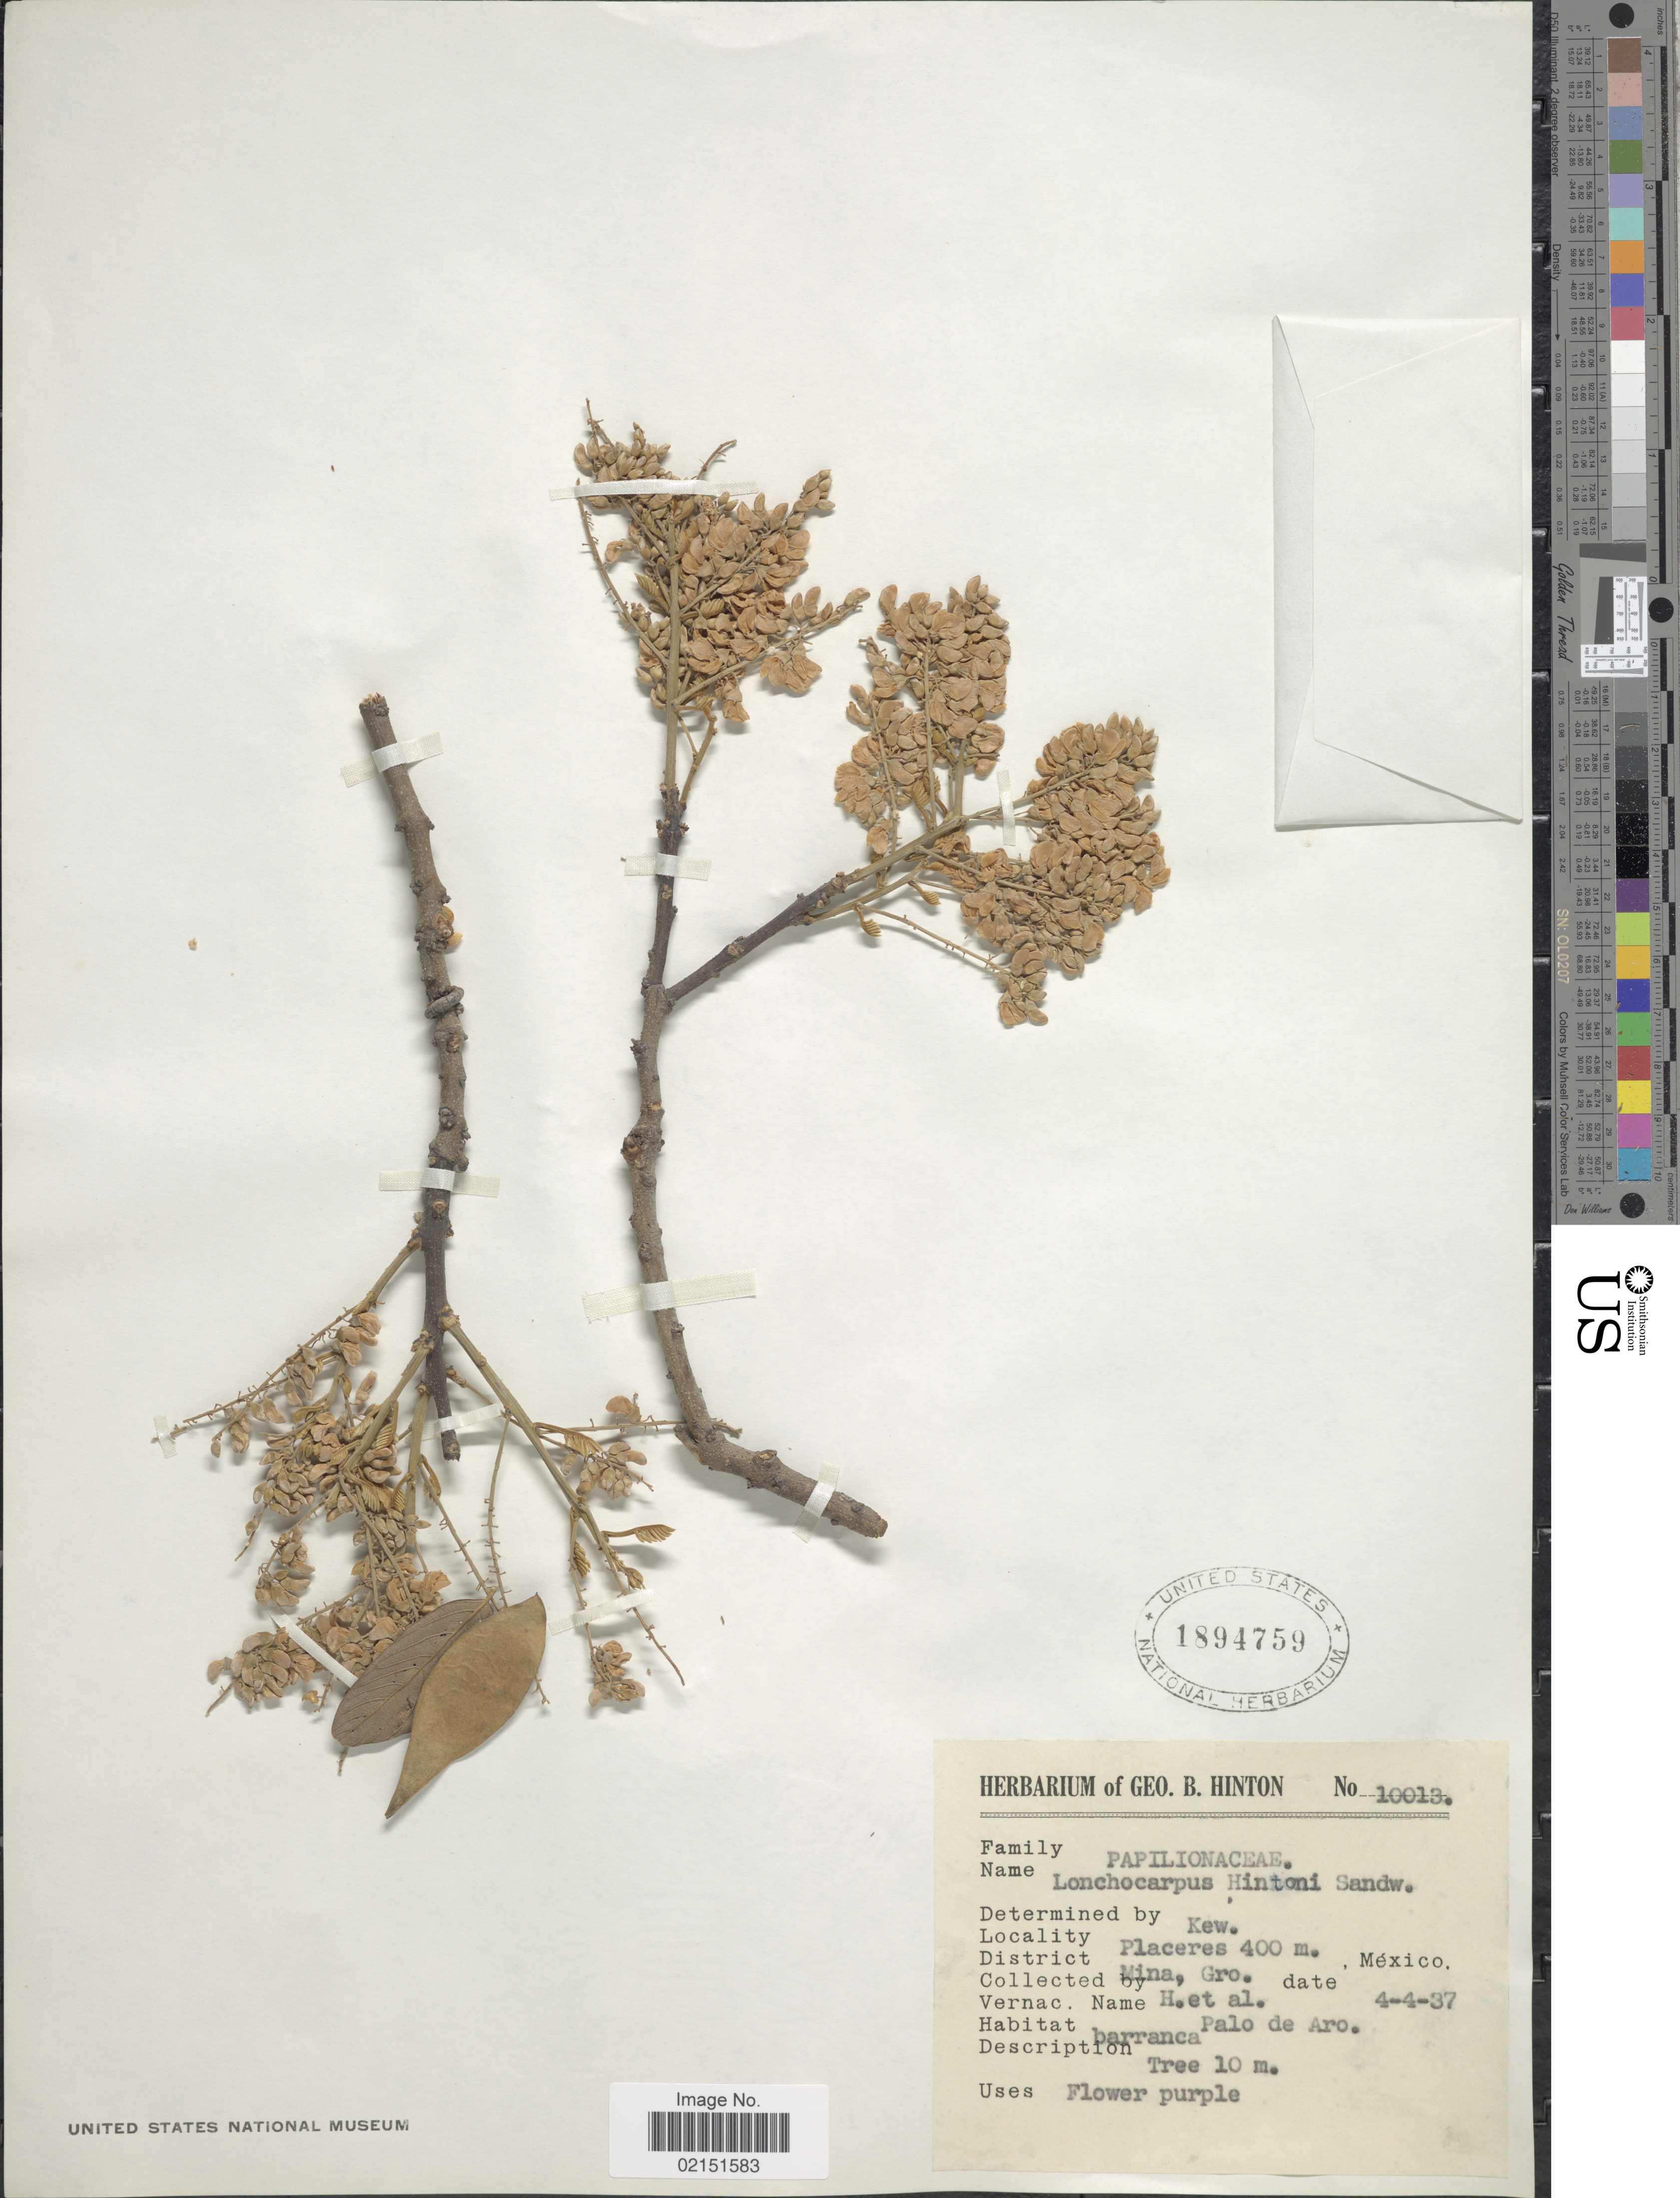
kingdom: Plantae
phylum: Tracheophyta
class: Magnoliopsida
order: Fabales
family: Fabaceae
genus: Lonchocarpus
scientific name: Lonchocarpus hintonii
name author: Sandwith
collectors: G. B. Hinton & et al.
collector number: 10013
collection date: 1937-04-04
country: Mexico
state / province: Guerrero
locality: Placeres. District Mina, Gro.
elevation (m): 400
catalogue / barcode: US 1894759